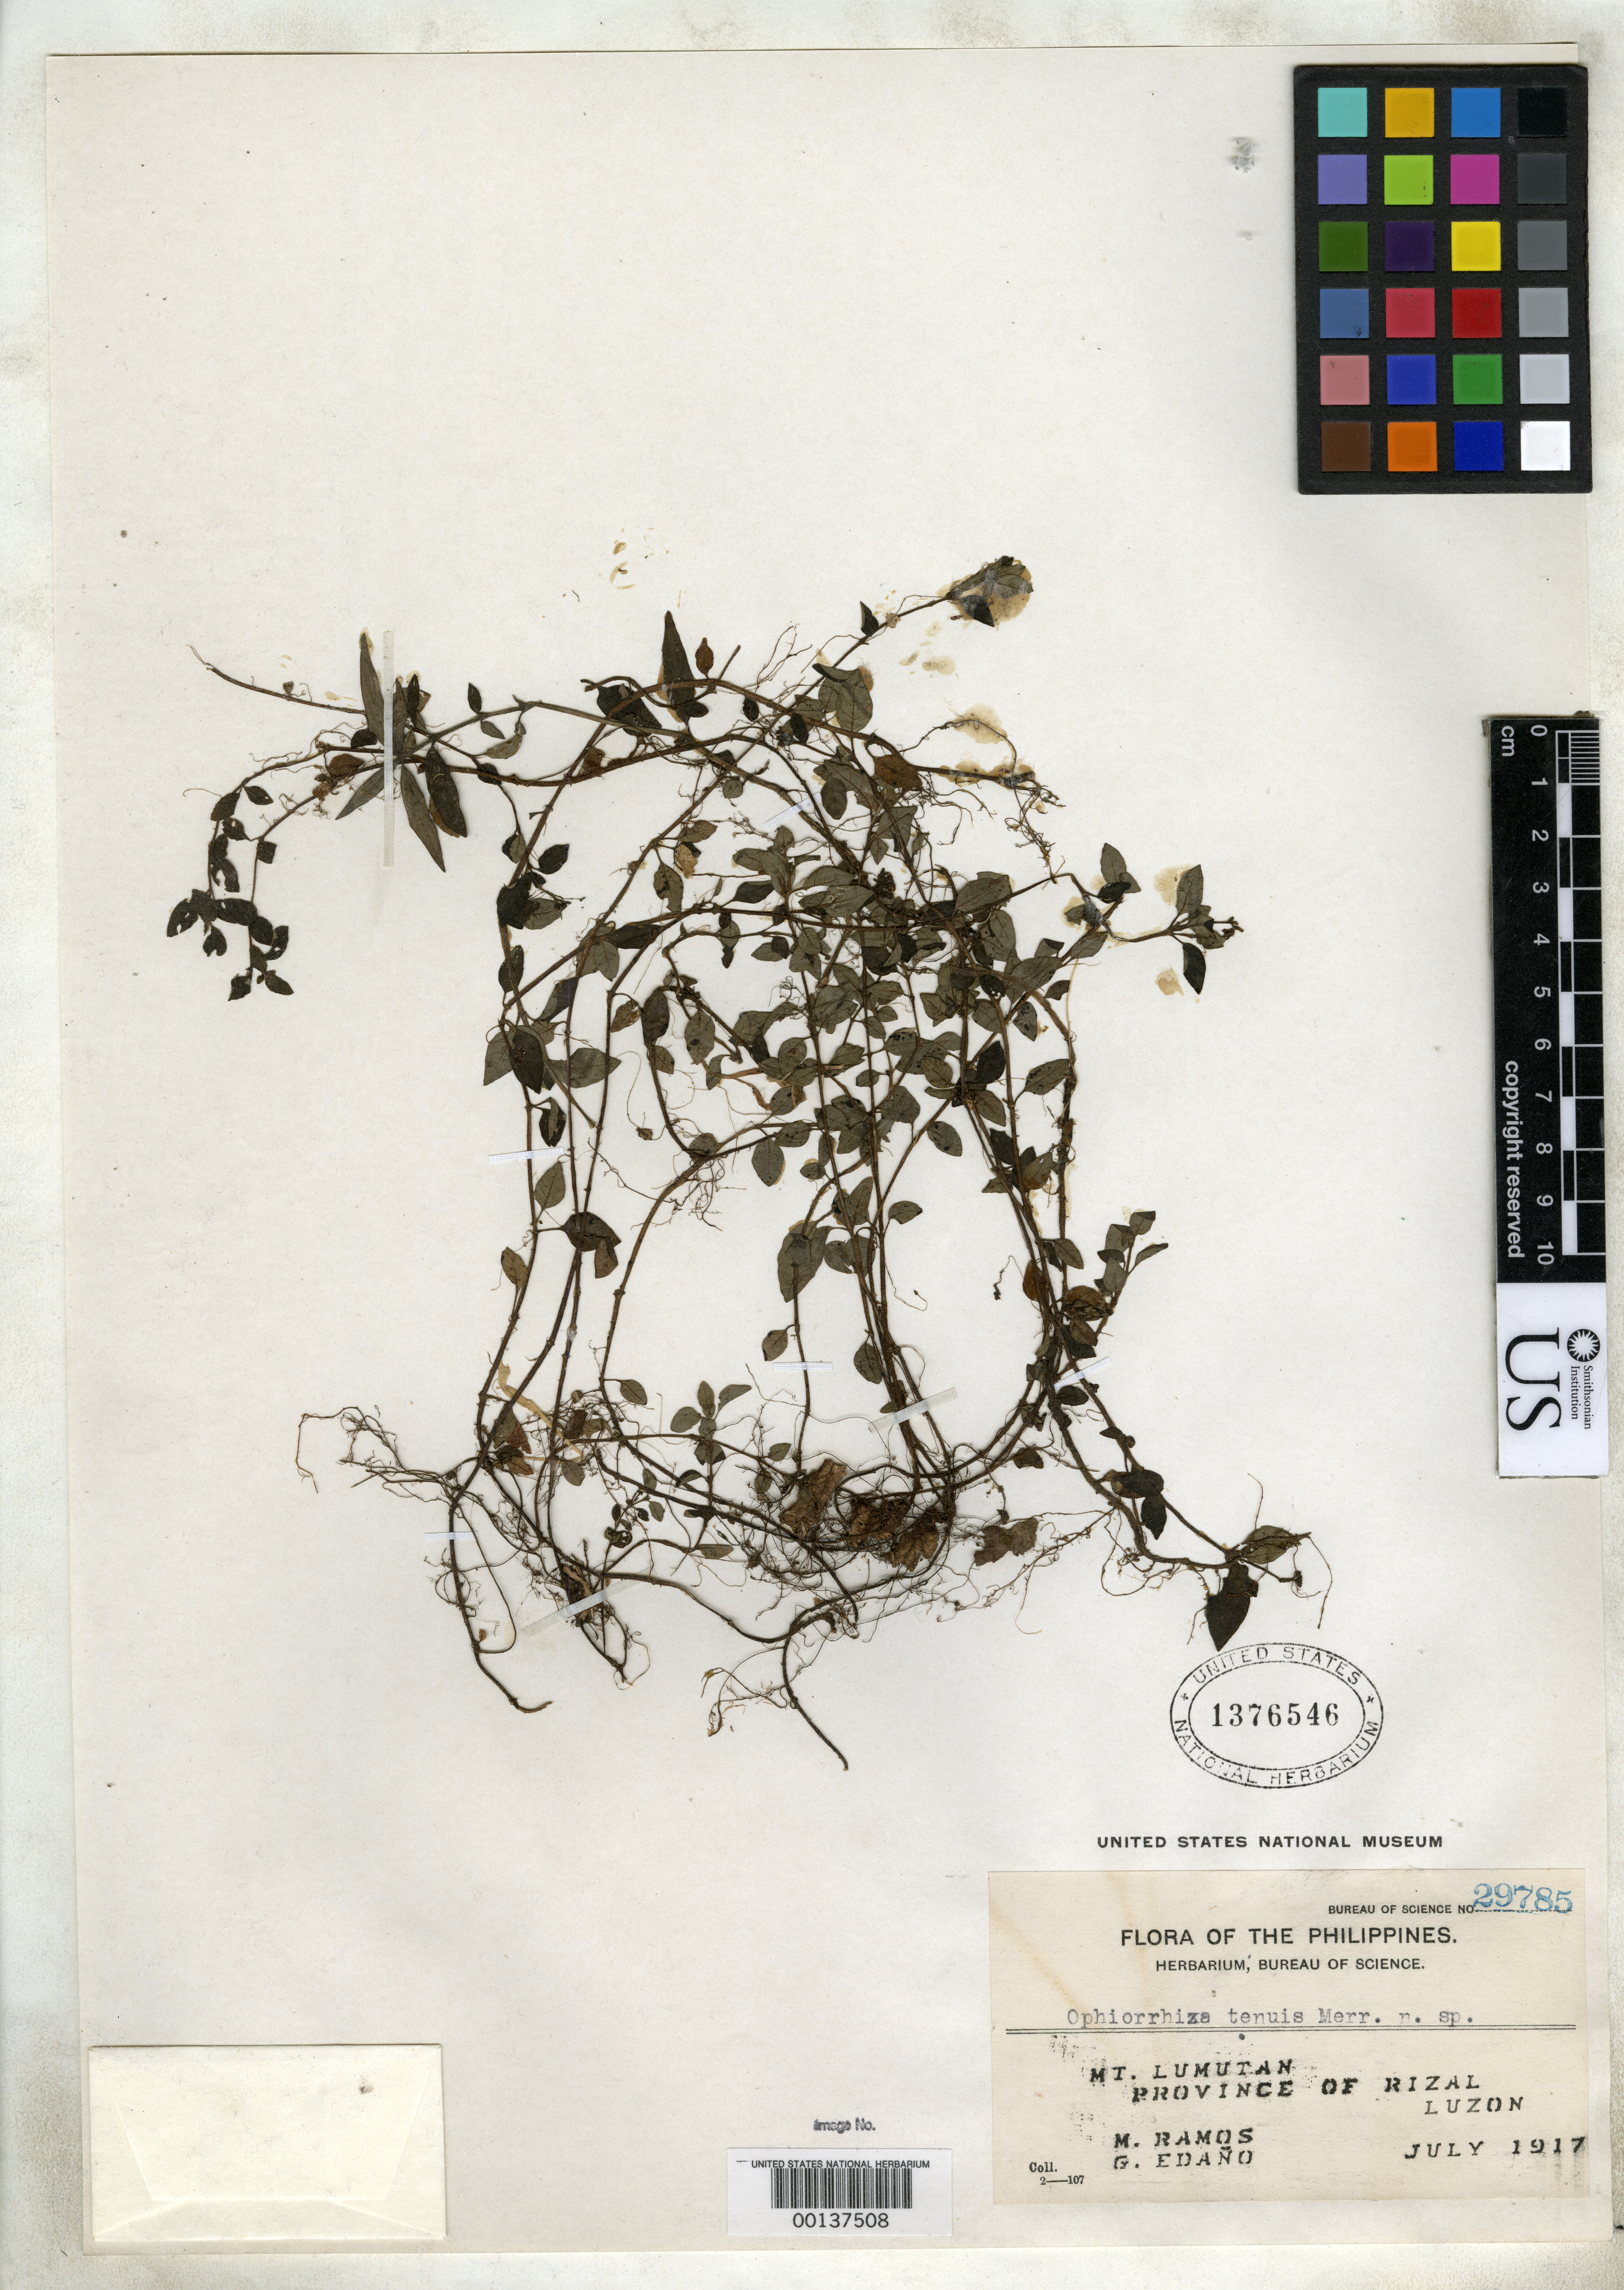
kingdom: Plantae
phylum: Tracheophyta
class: Magnoliopsida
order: Gentianales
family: Rubiaceae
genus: Ophiorrhiza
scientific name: Ophiorrhiza tenuis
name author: Merr.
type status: Isotype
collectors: M. Ramos & G. E. Edaño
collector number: Bur. Sci. 29785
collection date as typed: Jul 1917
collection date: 1917-07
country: Philippines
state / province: Calabarzon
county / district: Rizal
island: Luzon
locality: Mt. Lumutan.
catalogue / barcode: US 1376546